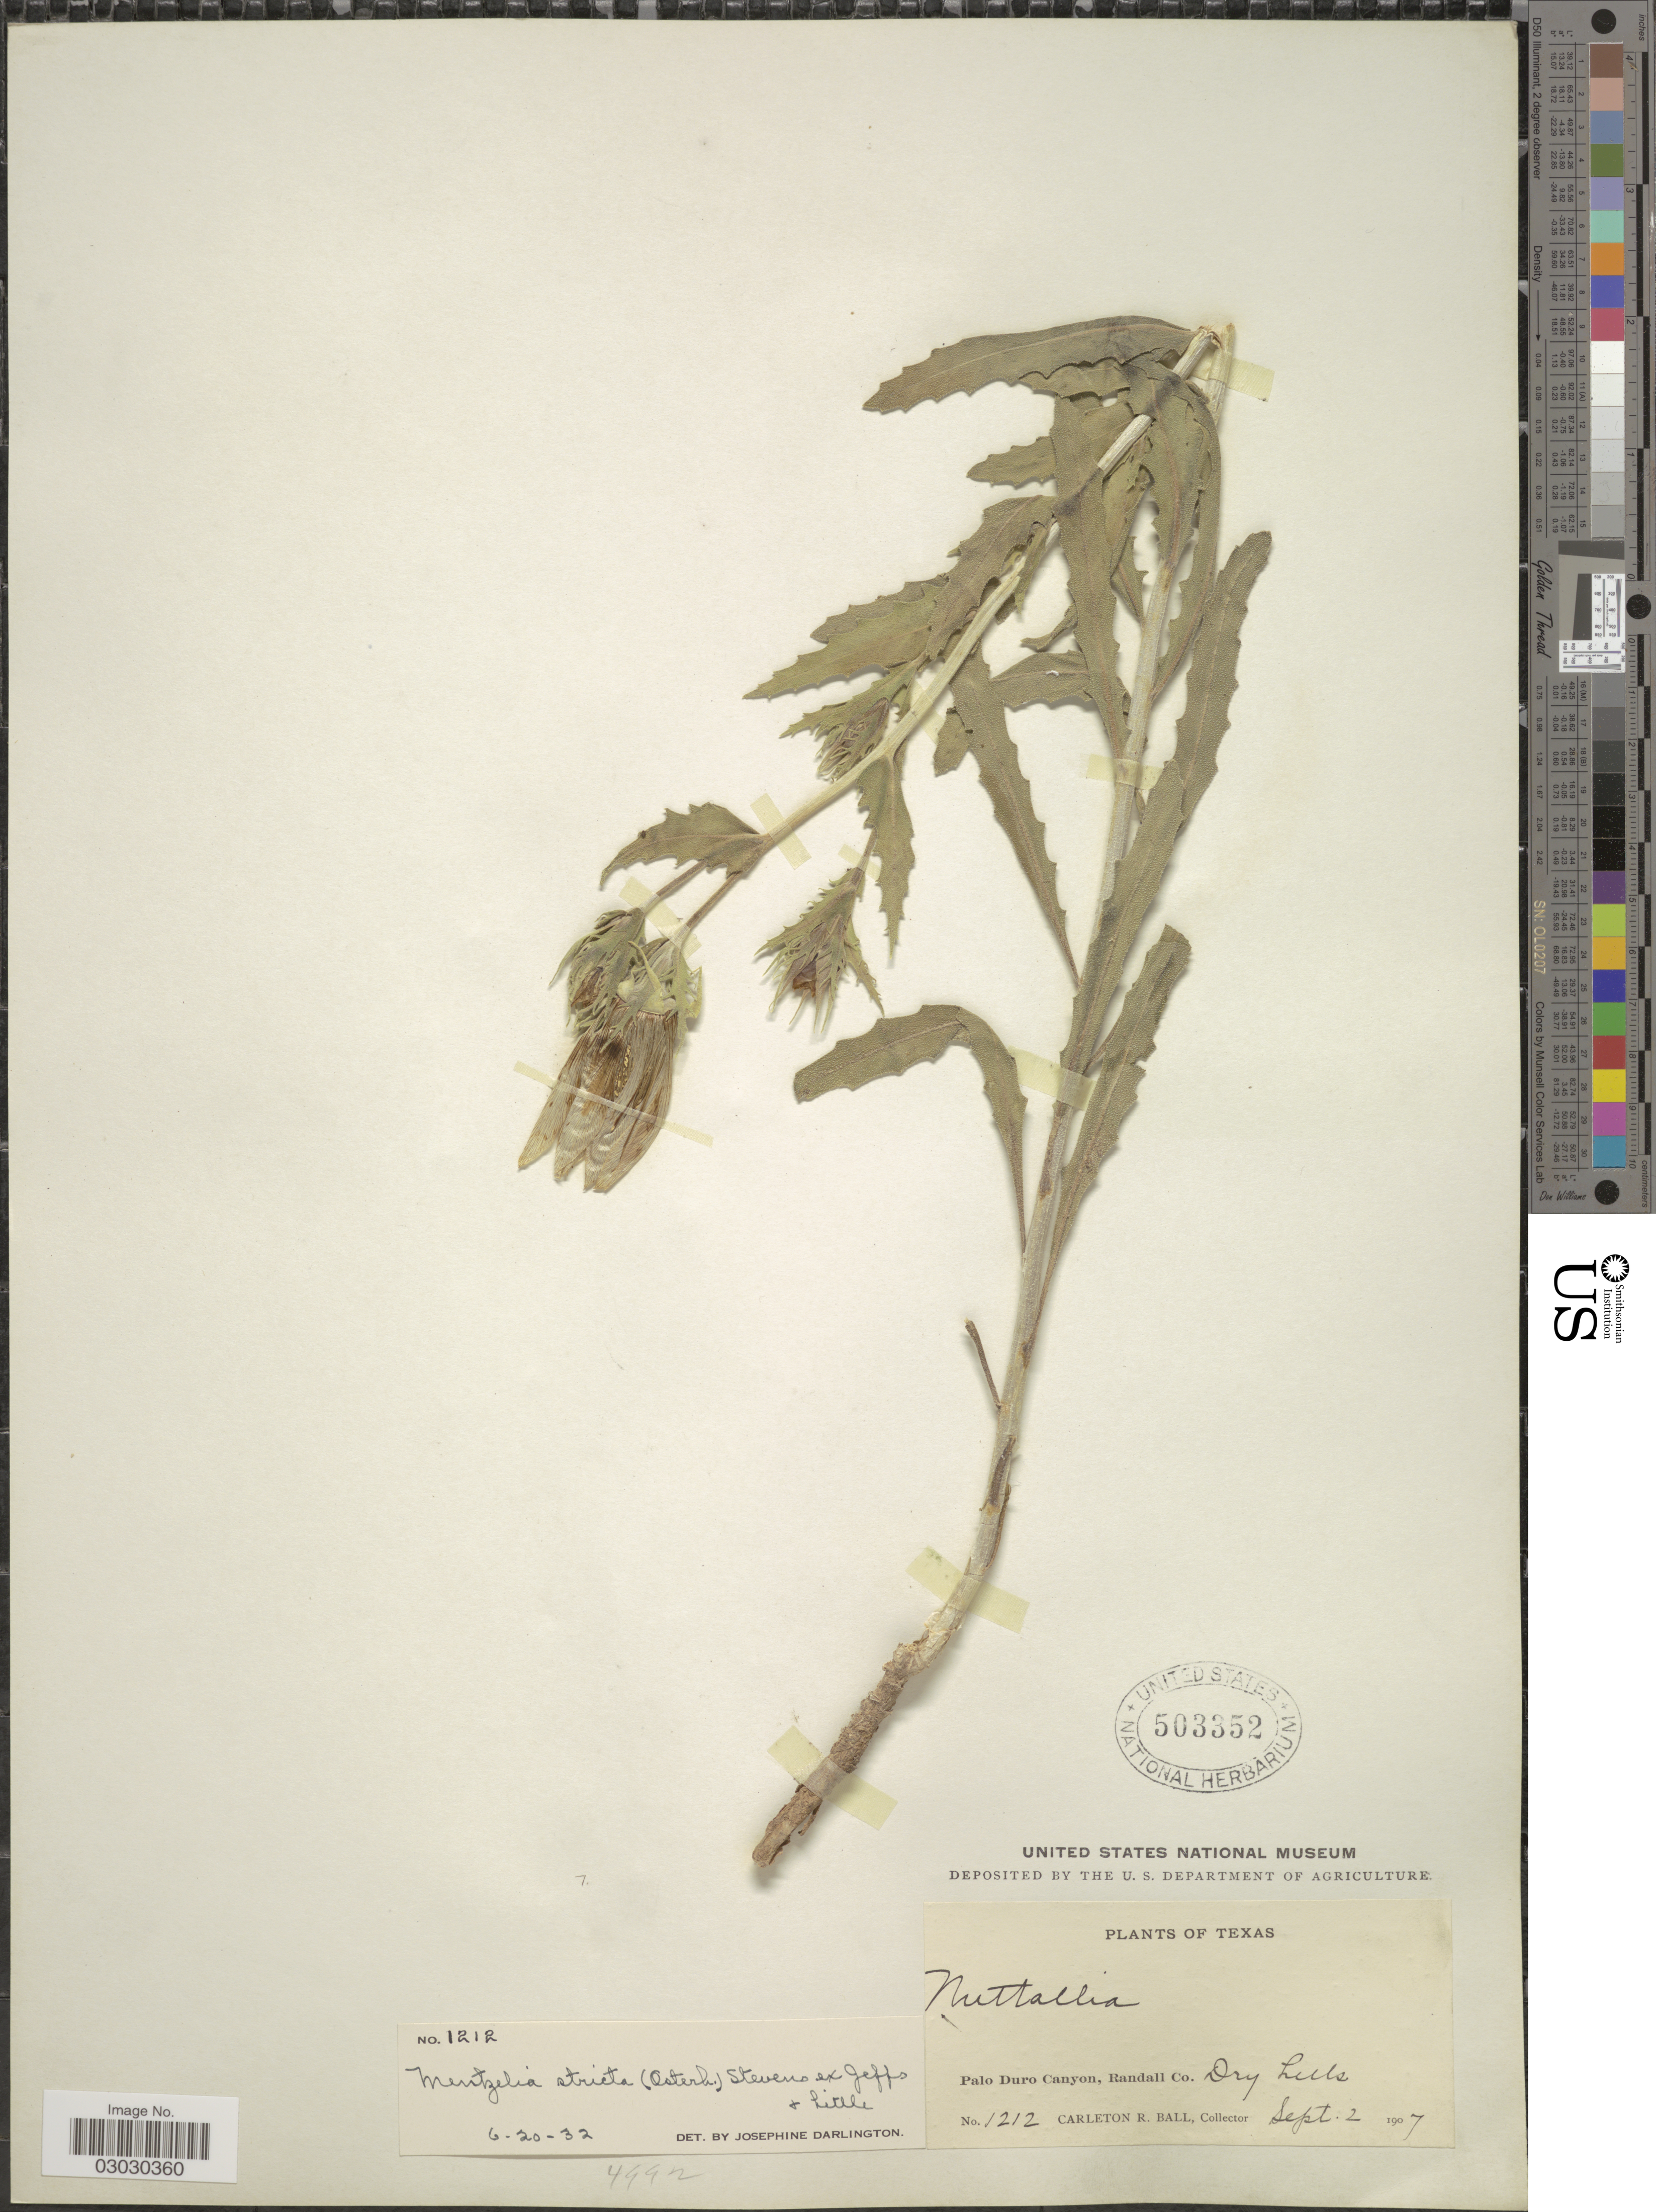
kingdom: Plantae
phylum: Tracheophyta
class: Magnoliopsida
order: Cornales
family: Loasaceae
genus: Mentzelia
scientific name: Mentzelia stricta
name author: (Osterh.) Stevens ex Jeffs & Little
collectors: C. R. Ball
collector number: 1212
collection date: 1907-09-02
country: United States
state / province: Texas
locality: Palo Duro Canyon, Randall Co. Dry hills.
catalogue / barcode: US 503352